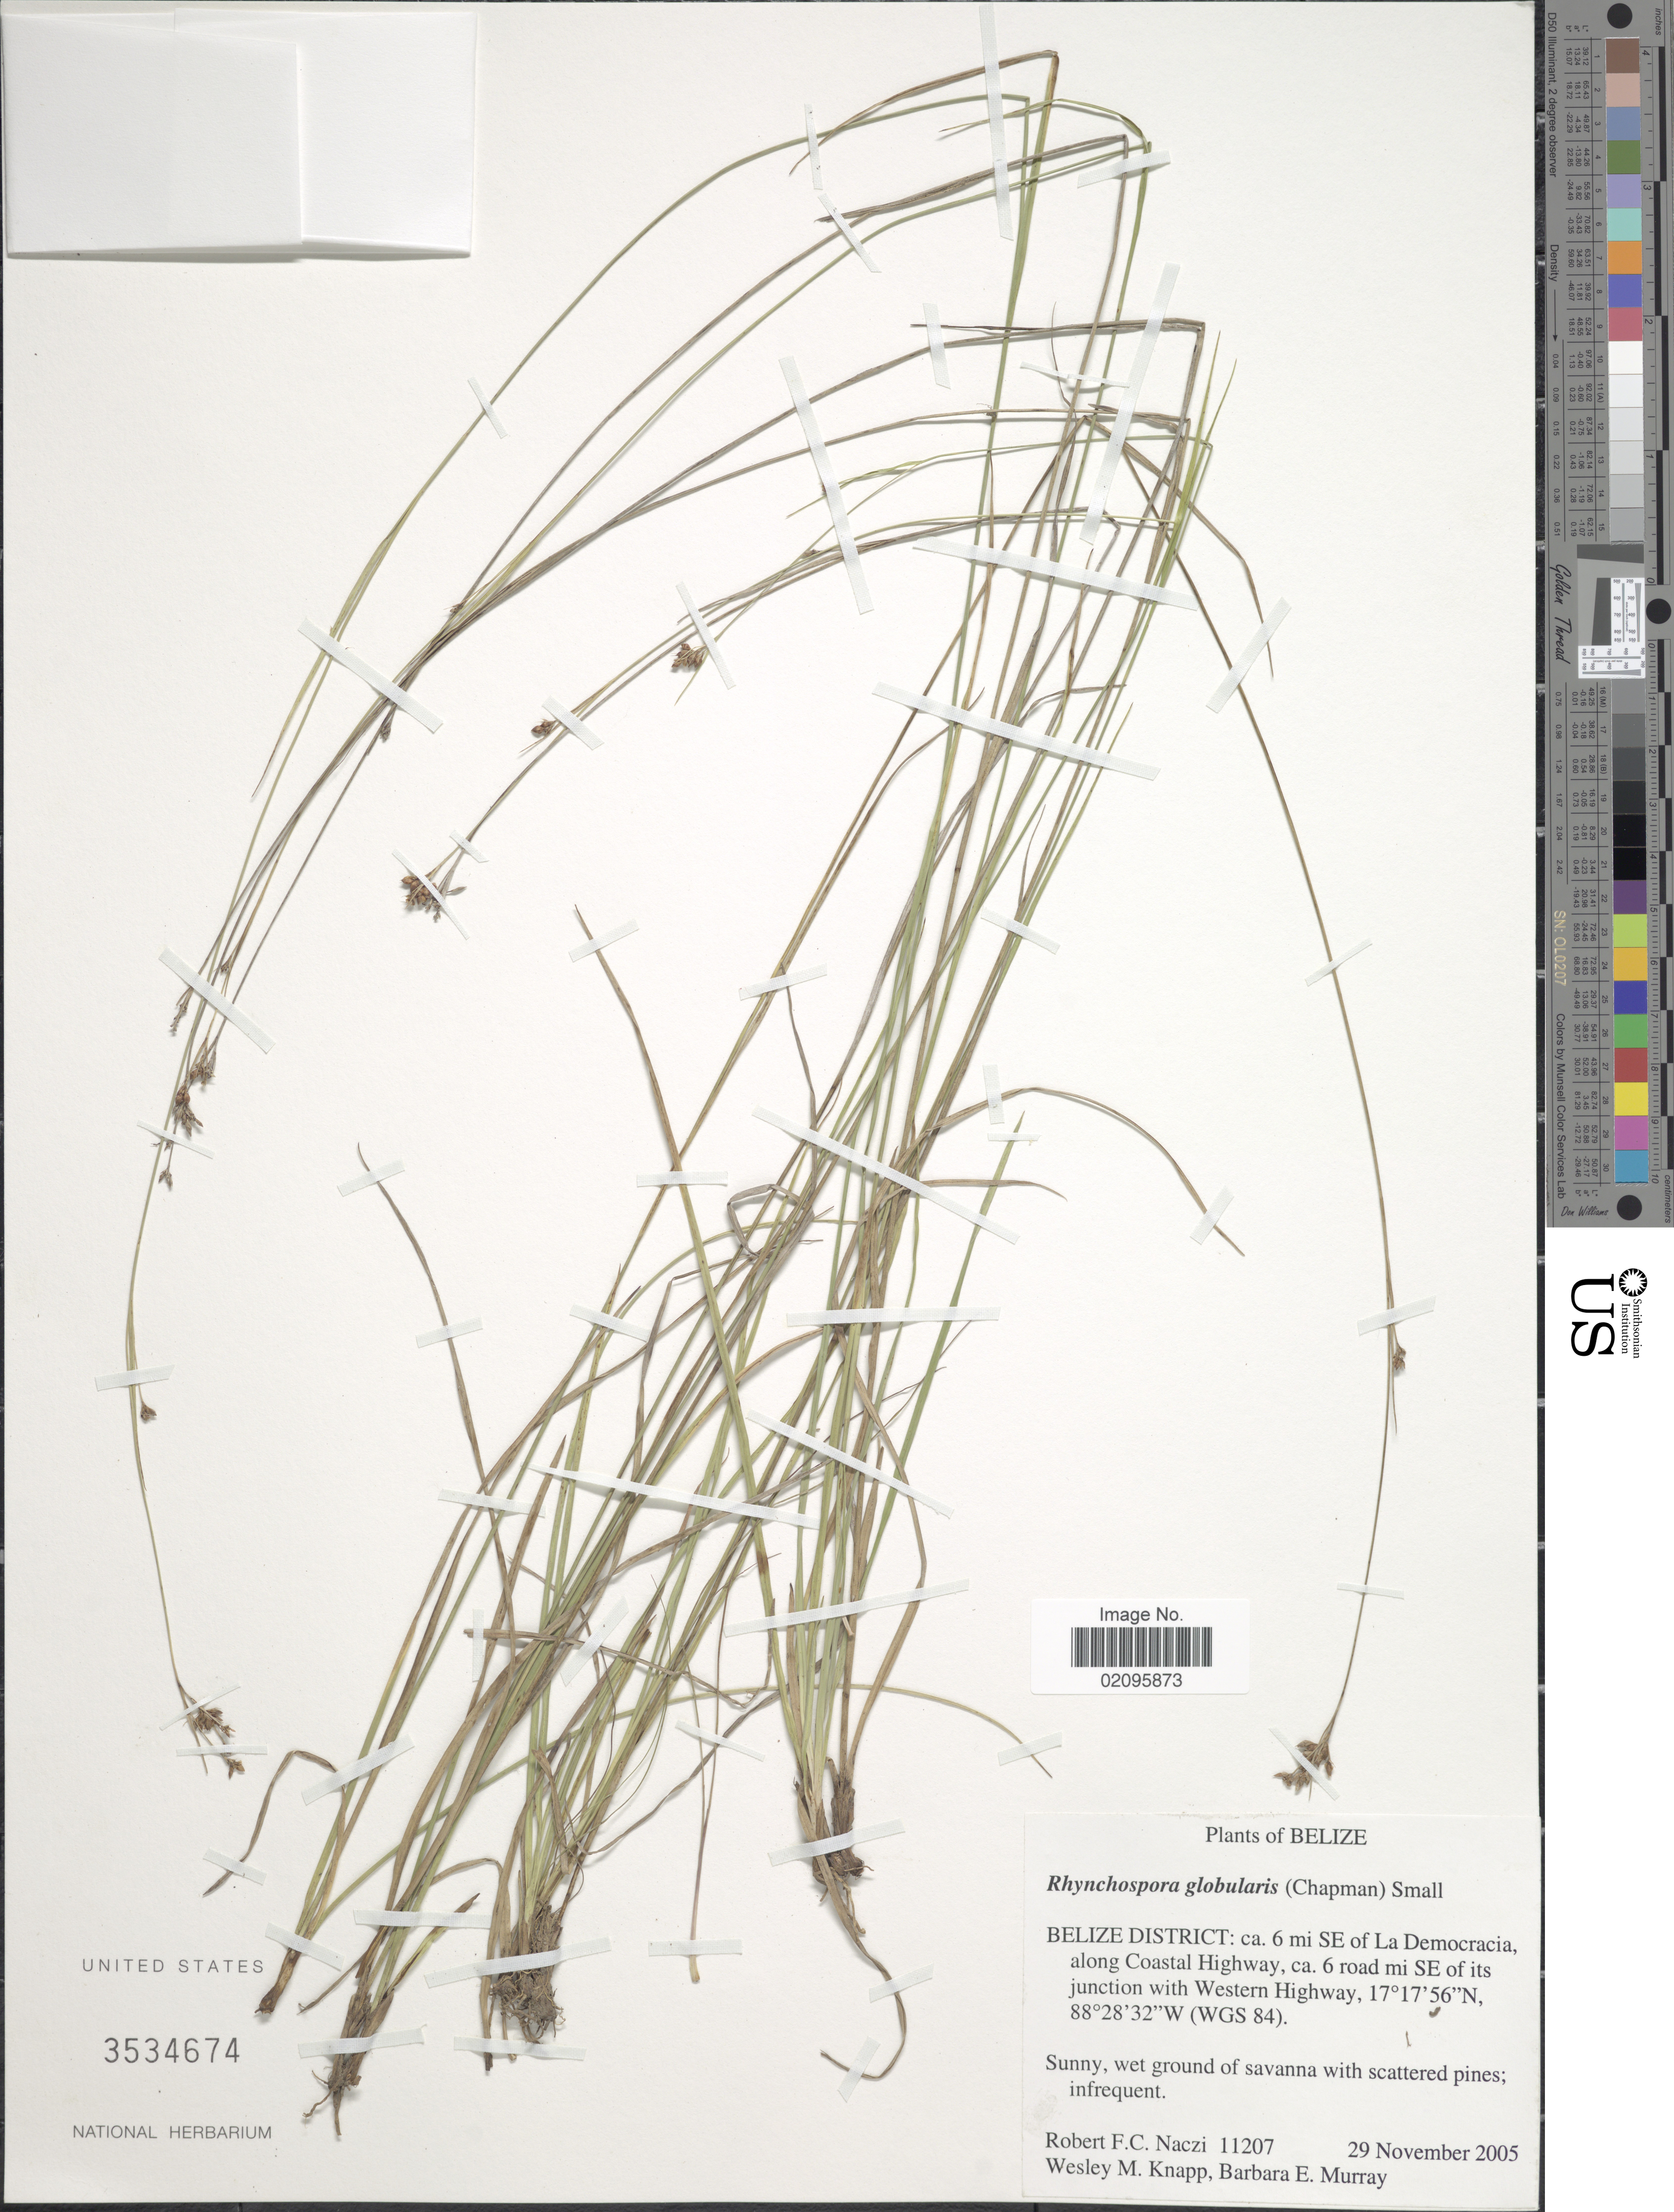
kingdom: Plantae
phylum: Tracheophyta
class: Liliopsida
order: Poales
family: Cyperaceae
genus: Rhynchospora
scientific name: Rhynchospora globularis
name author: (Chapm.) Small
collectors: R. F. C. Naczi, W. Knapp & B. Murray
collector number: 11207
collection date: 2005-11-29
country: Belize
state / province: Belize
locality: Ca. 6 mi SE of La Democracia, along Coastal Highway, ca. 6 road mi SE of its junction with Western Highway, (WGS 84).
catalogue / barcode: US 3534674